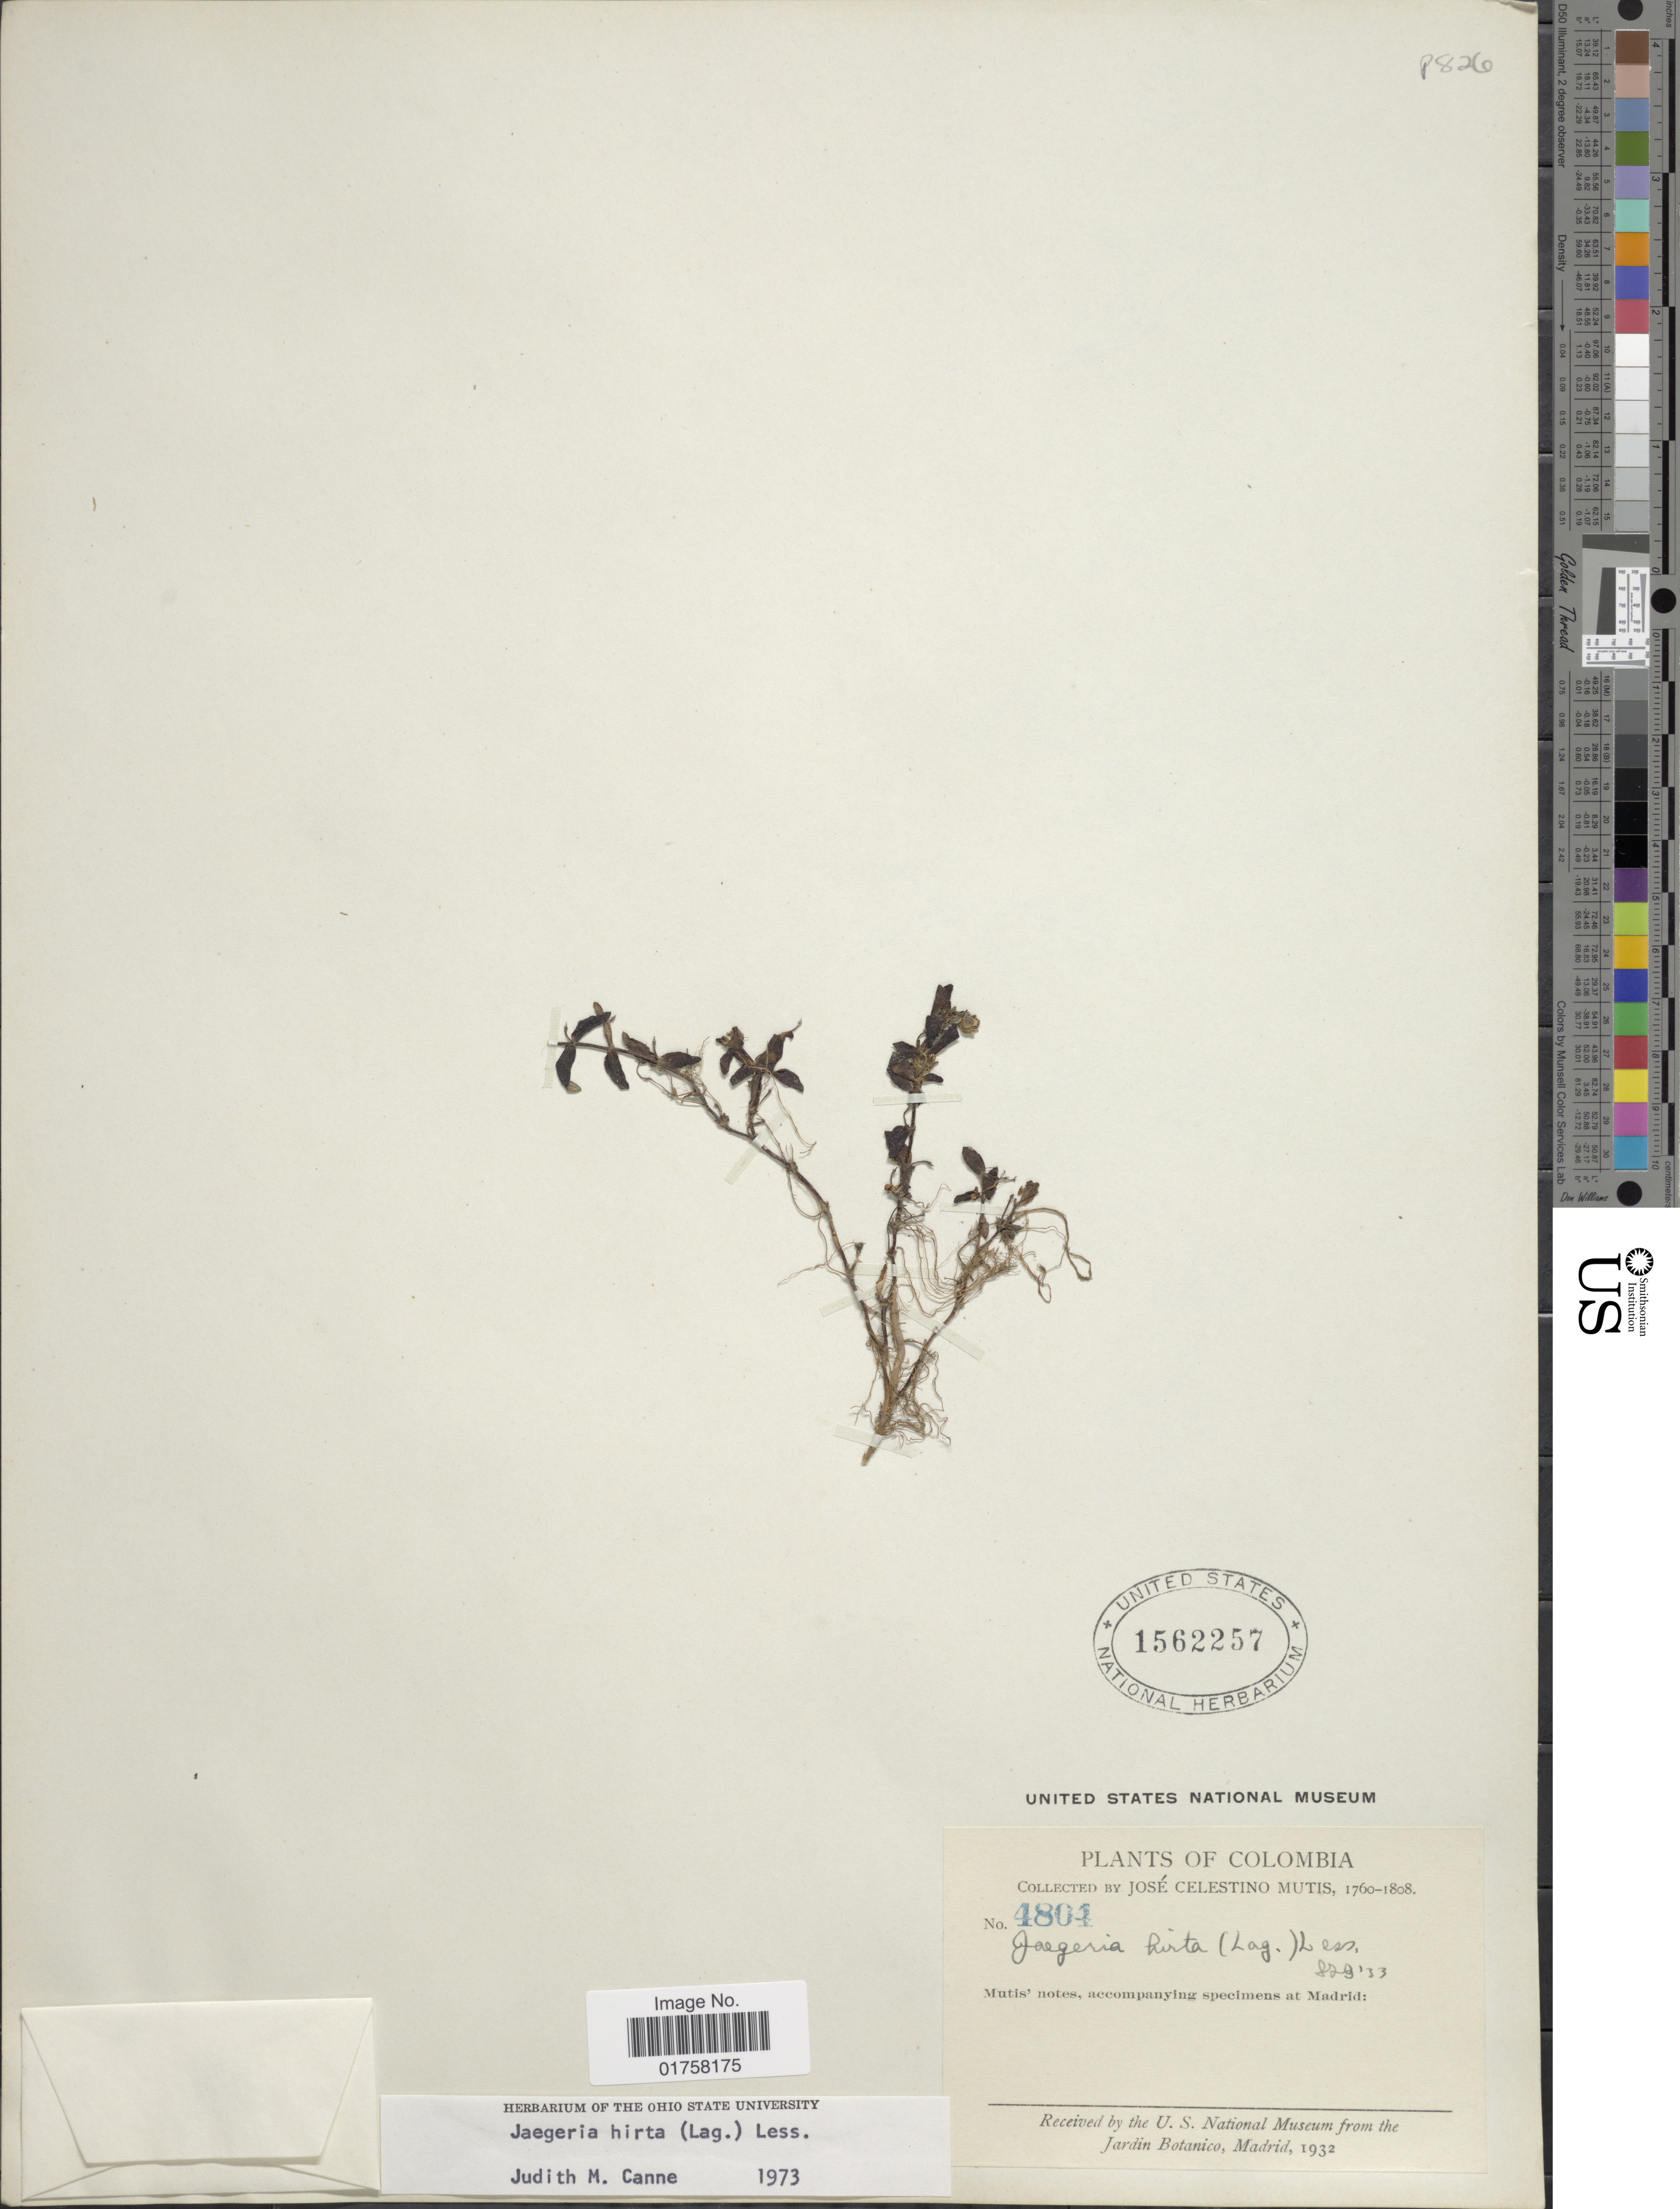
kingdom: Plantae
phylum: Tracheophyta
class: Magnoliopsida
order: Asterales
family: Asteraceae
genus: Jaegeria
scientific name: Jaegeria hirta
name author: (Lag.) Less.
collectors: J. C. B. Mutis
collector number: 4804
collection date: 1760/1808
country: Colombia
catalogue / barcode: US 1562257